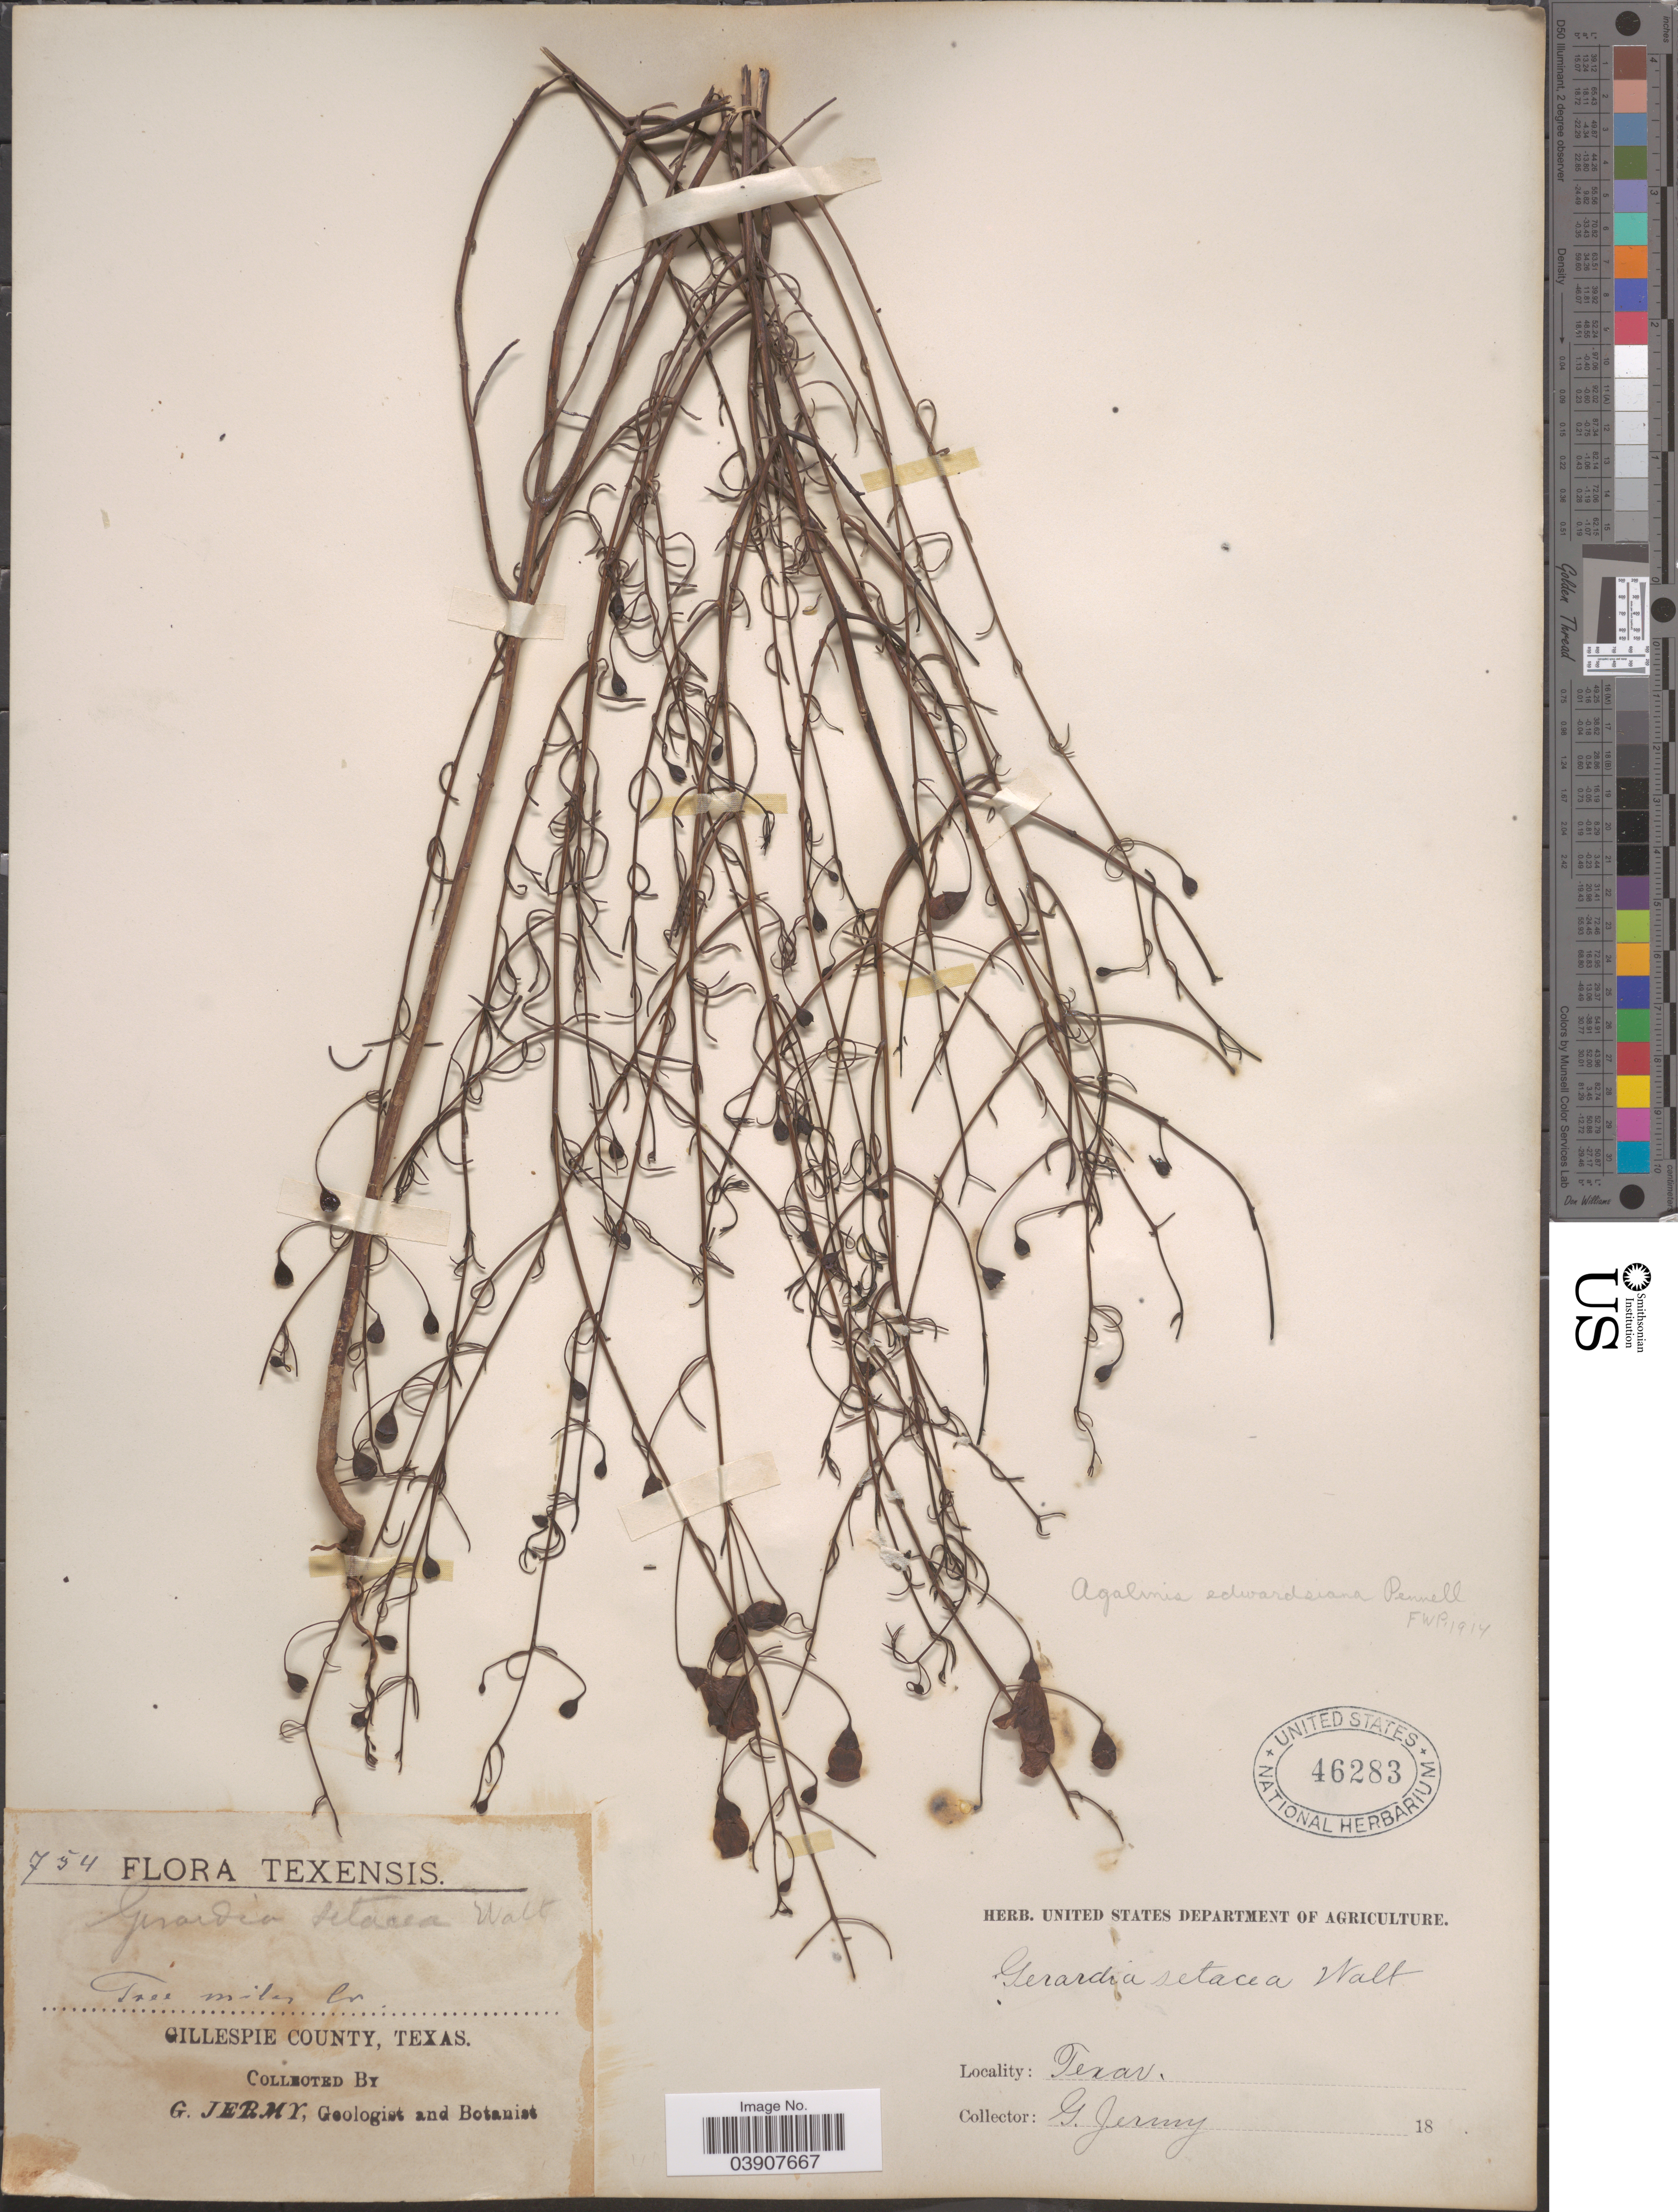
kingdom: Plantae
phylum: Tracheophyta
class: Magnoliopsida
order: Lamiales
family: Orobanchaceae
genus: Agalinis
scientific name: Agalinis edwardsiana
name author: Pennell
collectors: G. Jermy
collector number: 754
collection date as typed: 18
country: United States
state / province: Texas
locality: Tree miles Cr. Gillespie County.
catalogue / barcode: US 46283